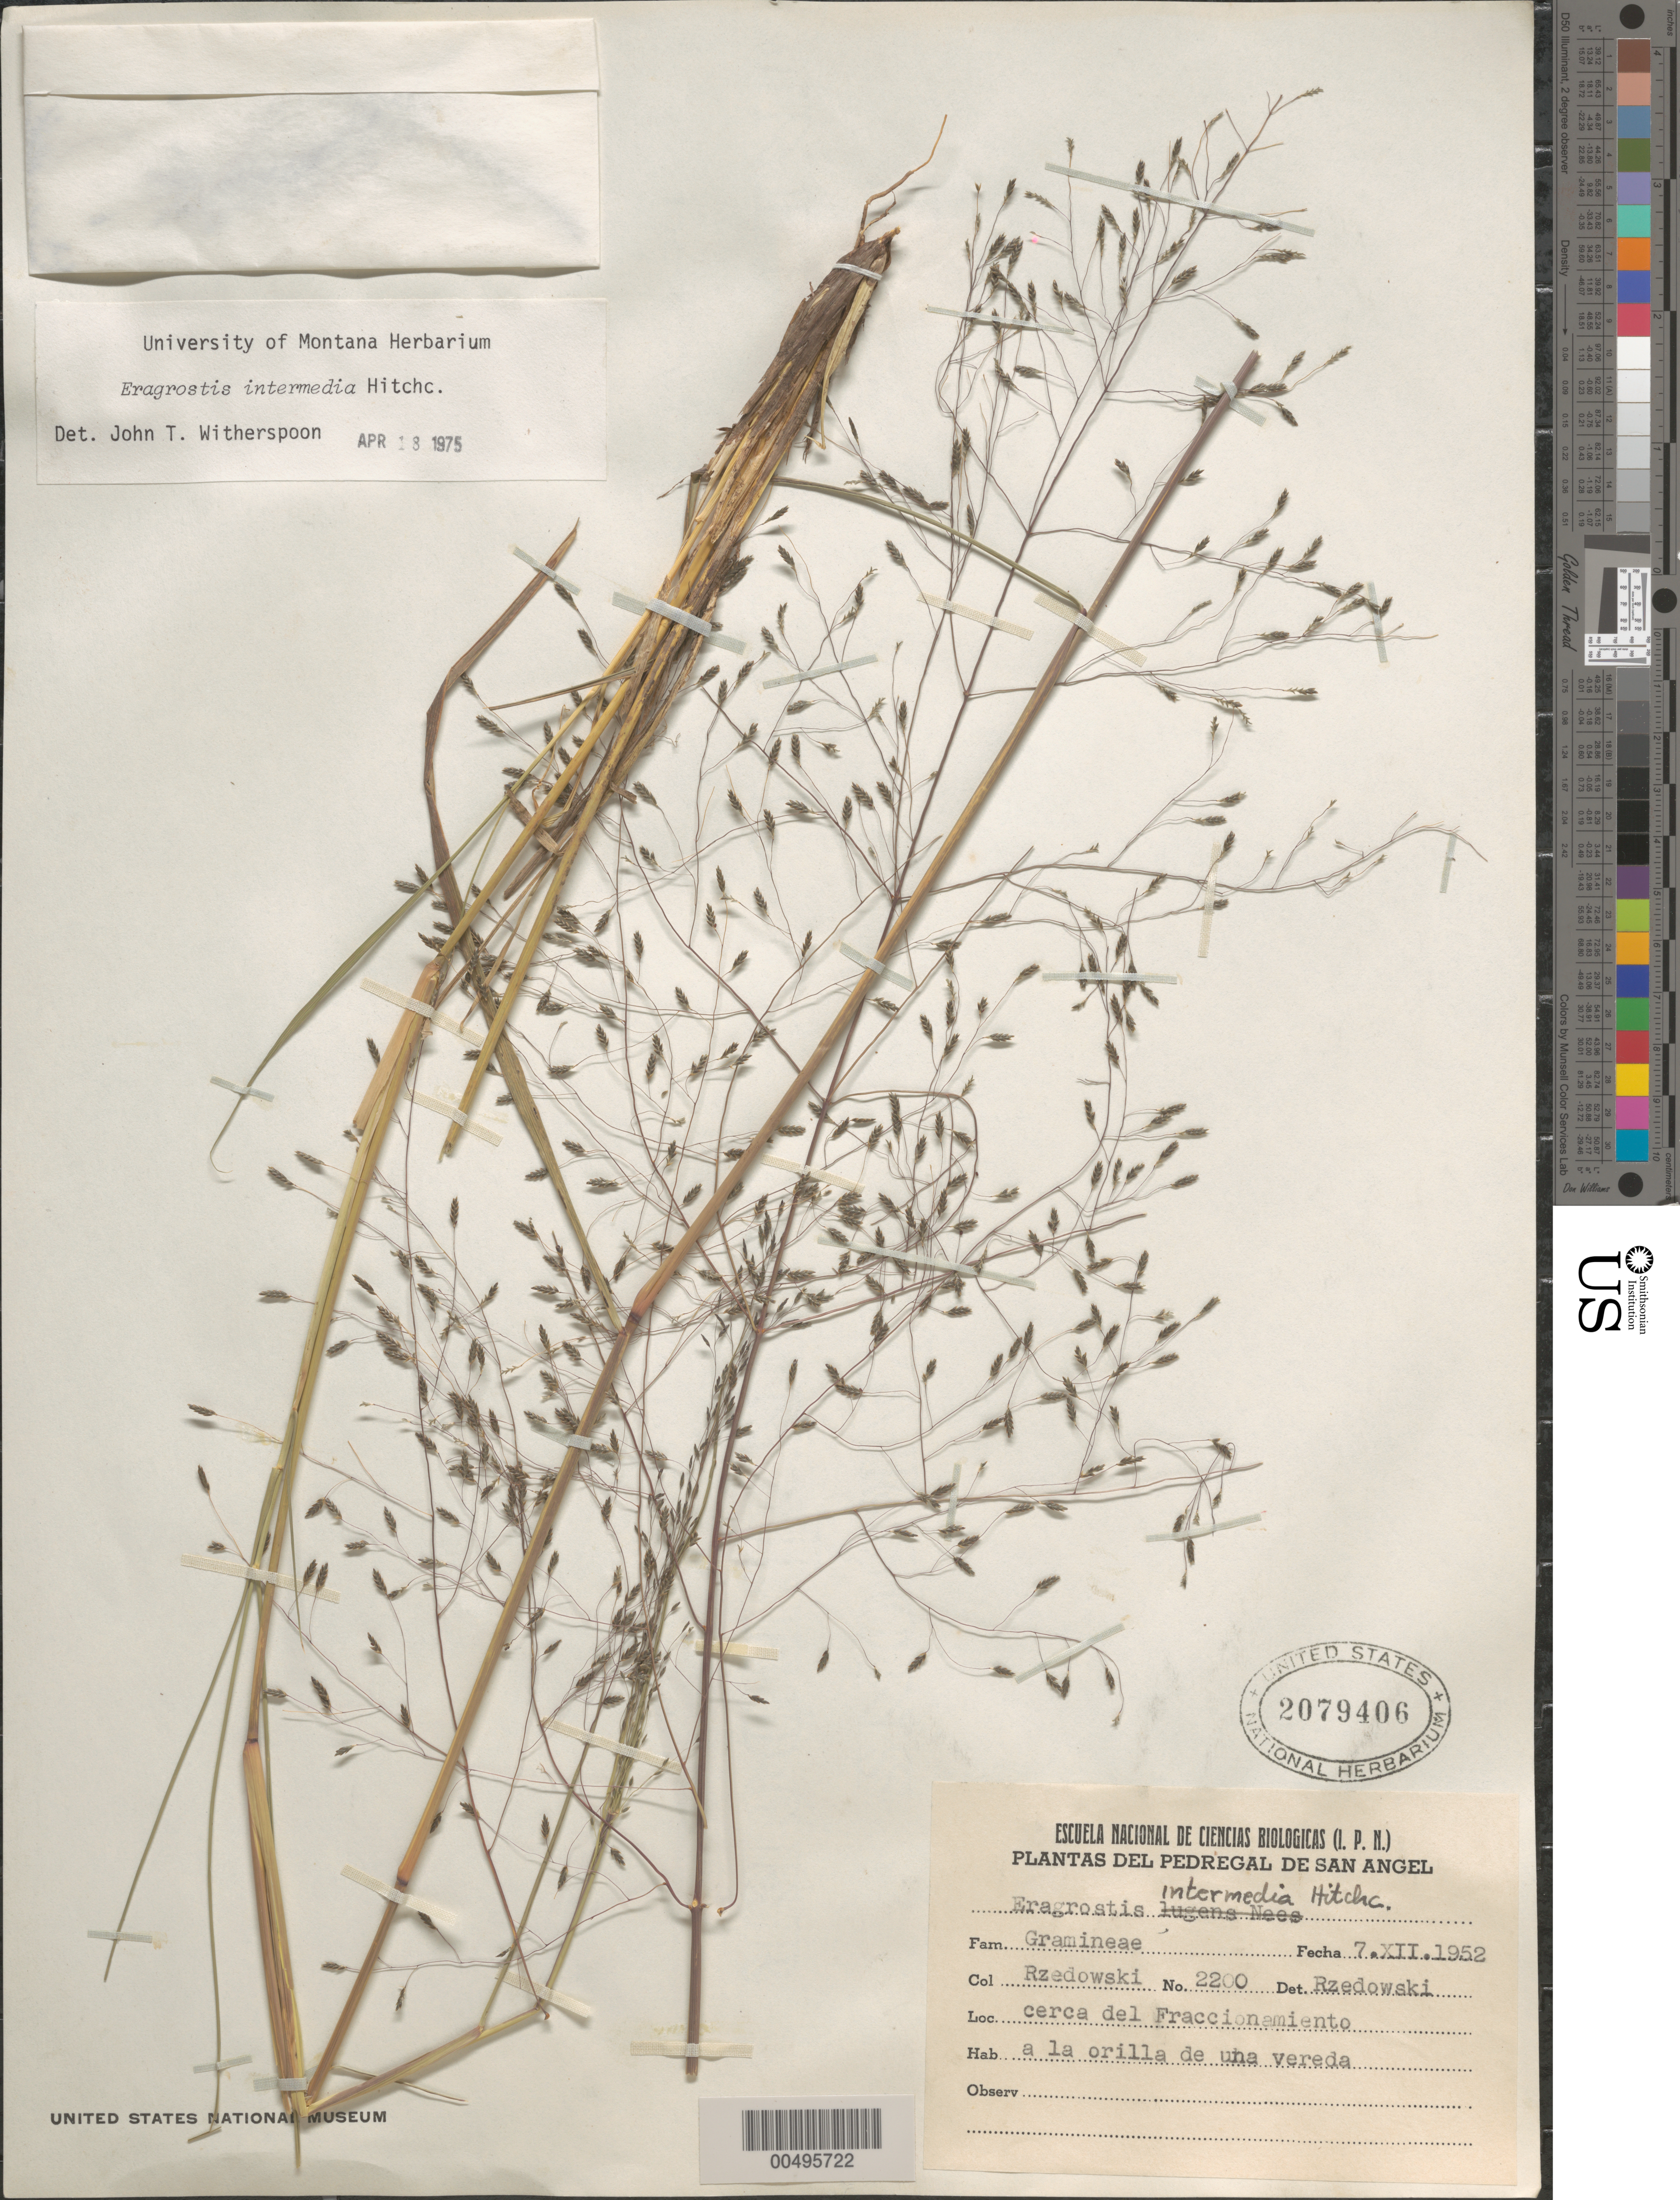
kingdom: Plantae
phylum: Tracheophyta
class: Liliopsida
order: Poales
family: Poaceae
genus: Eragrostis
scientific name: Eragrostis intermedia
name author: Hitchc.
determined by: Witherspoon, John T.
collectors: J. Rzedowski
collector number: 2200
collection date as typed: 7 Dec 1952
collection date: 1952-12-07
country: Mexico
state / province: Distrito Federal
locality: Pedregal de San Angel, cerca del Fraccionamiento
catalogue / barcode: US 2079406